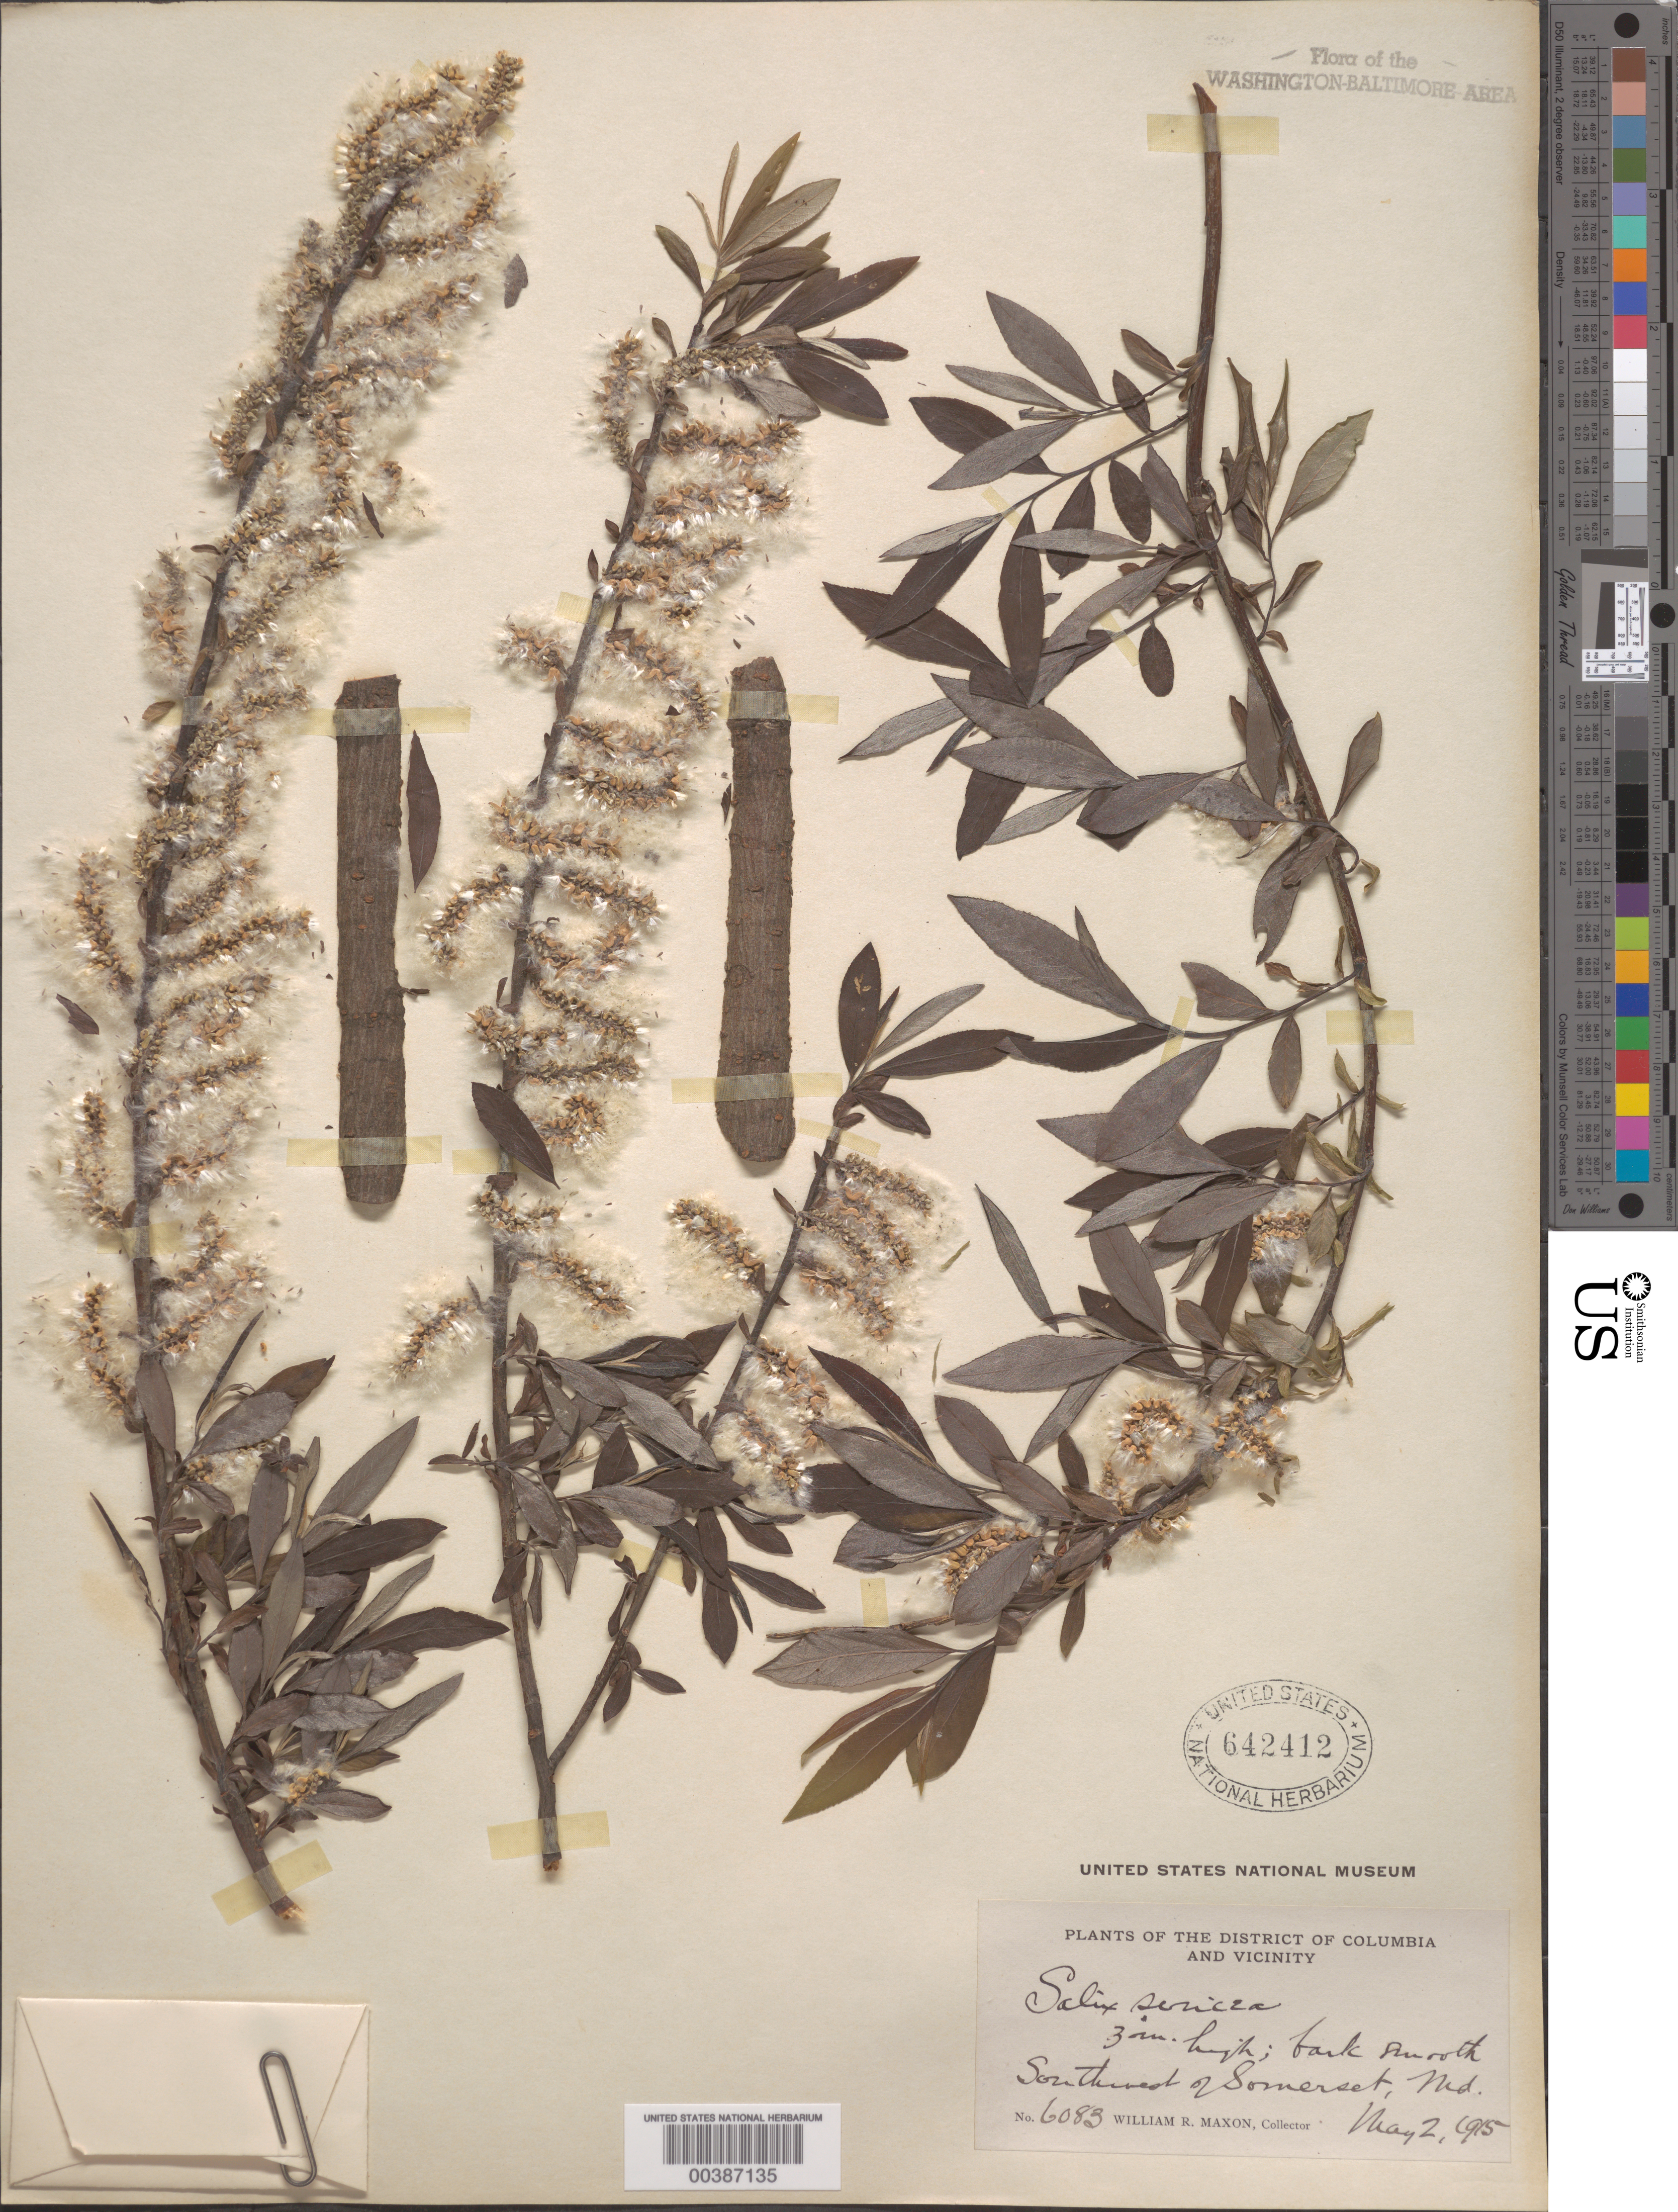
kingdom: Plantae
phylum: Tracheophyta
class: Magnoliopsida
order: Malpighiales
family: Salicaceae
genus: Salix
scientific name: Salix sericea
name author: Marshall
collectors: W. R. Maxon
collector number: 6083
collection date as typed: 02 May 1915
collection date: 1915-05-02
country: United States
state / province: Maryland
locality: Southwest of Somerset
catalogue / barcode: US 642412